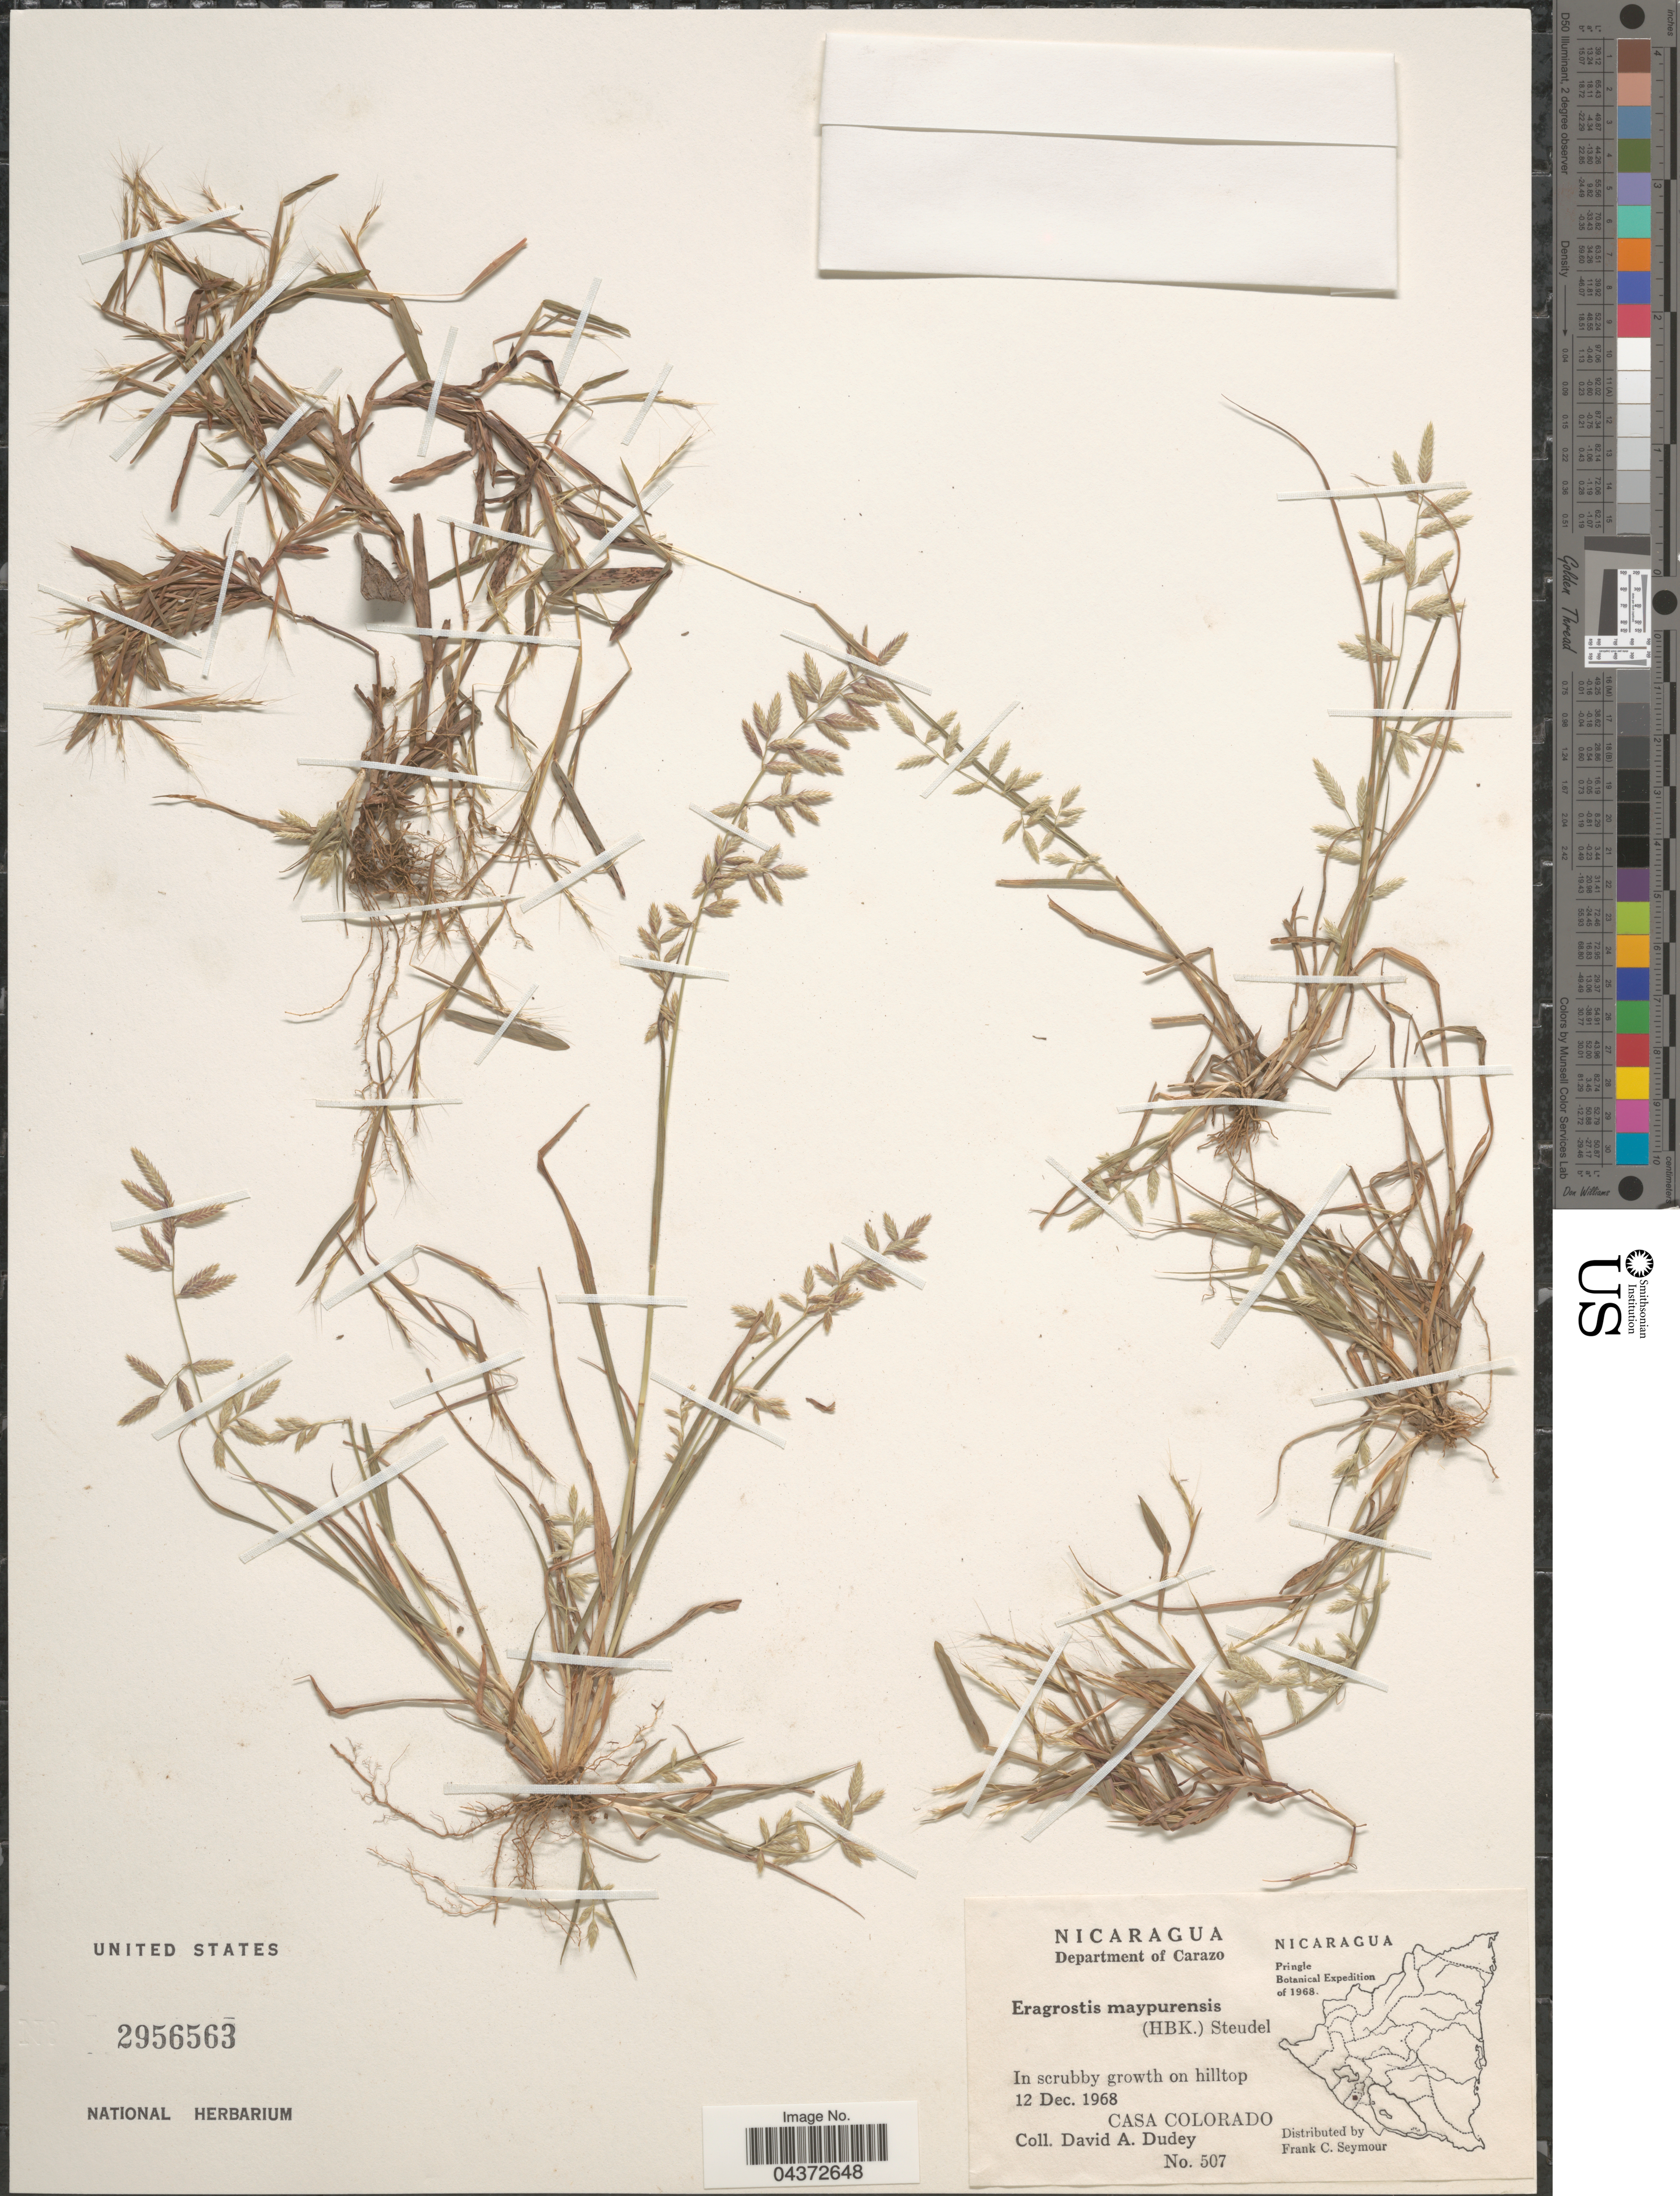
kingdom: Plantae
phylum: Tracheophyta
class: Liliopsida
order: Poales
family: Poaceae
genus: Eragrostis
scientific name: Eragrostis maypurensis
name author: (Kunth) Steud.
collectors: D. Dudey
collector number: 507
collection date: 1968-12-12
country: Nicaragua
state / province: Carazo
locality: Department of Carazo. Nicaragua Pringle Botanical Expedition of 1968. In scrubby growth on hilltop. Casa Colorado.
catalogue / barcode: US 2956563